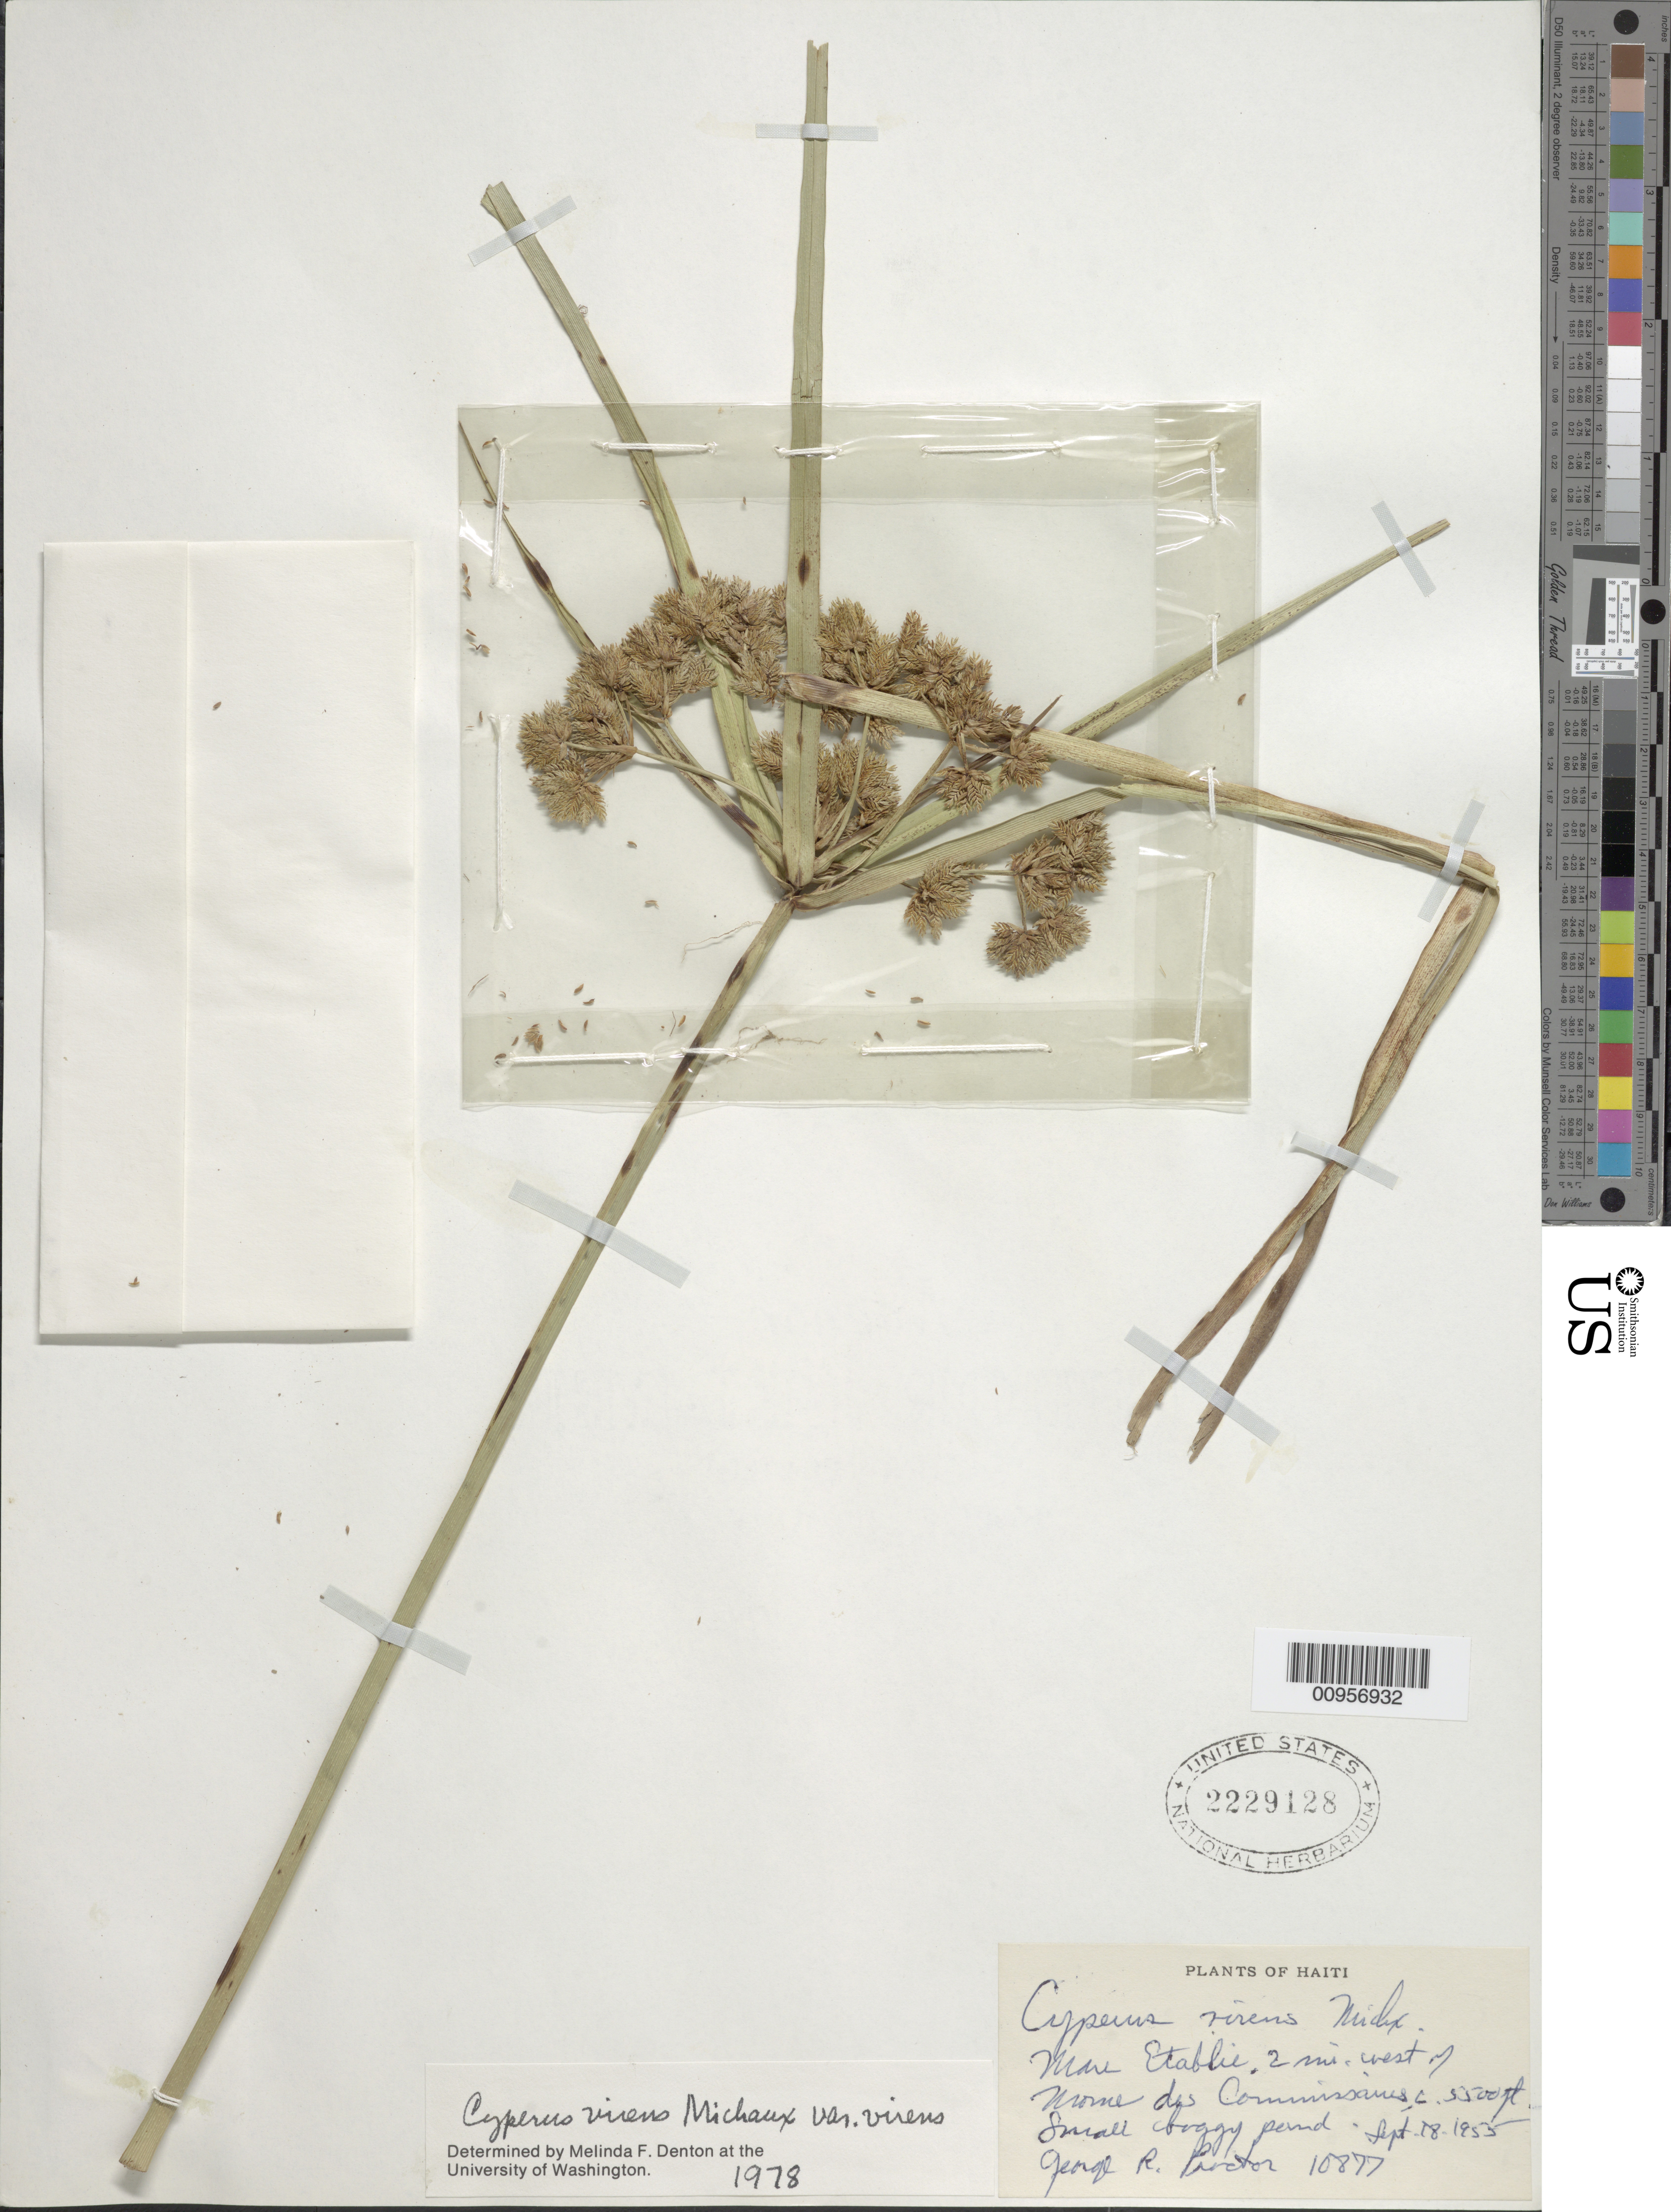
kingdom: Plantae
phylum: Tracheophyta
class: Liliopsida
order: Poales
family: Cyperaceae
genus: Cyperus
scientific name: Cyperus virens var. virens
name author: Michx.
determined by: Denton, M. F.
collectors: G. R. Proctor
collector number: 10877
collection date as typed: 18 Sep 1955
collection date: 1955-09-18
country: Haiti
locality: Mare Establie, 2 miles W of Morne des Commissaires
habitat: Small boggy pond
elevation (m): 1676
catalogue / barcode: US 2229128